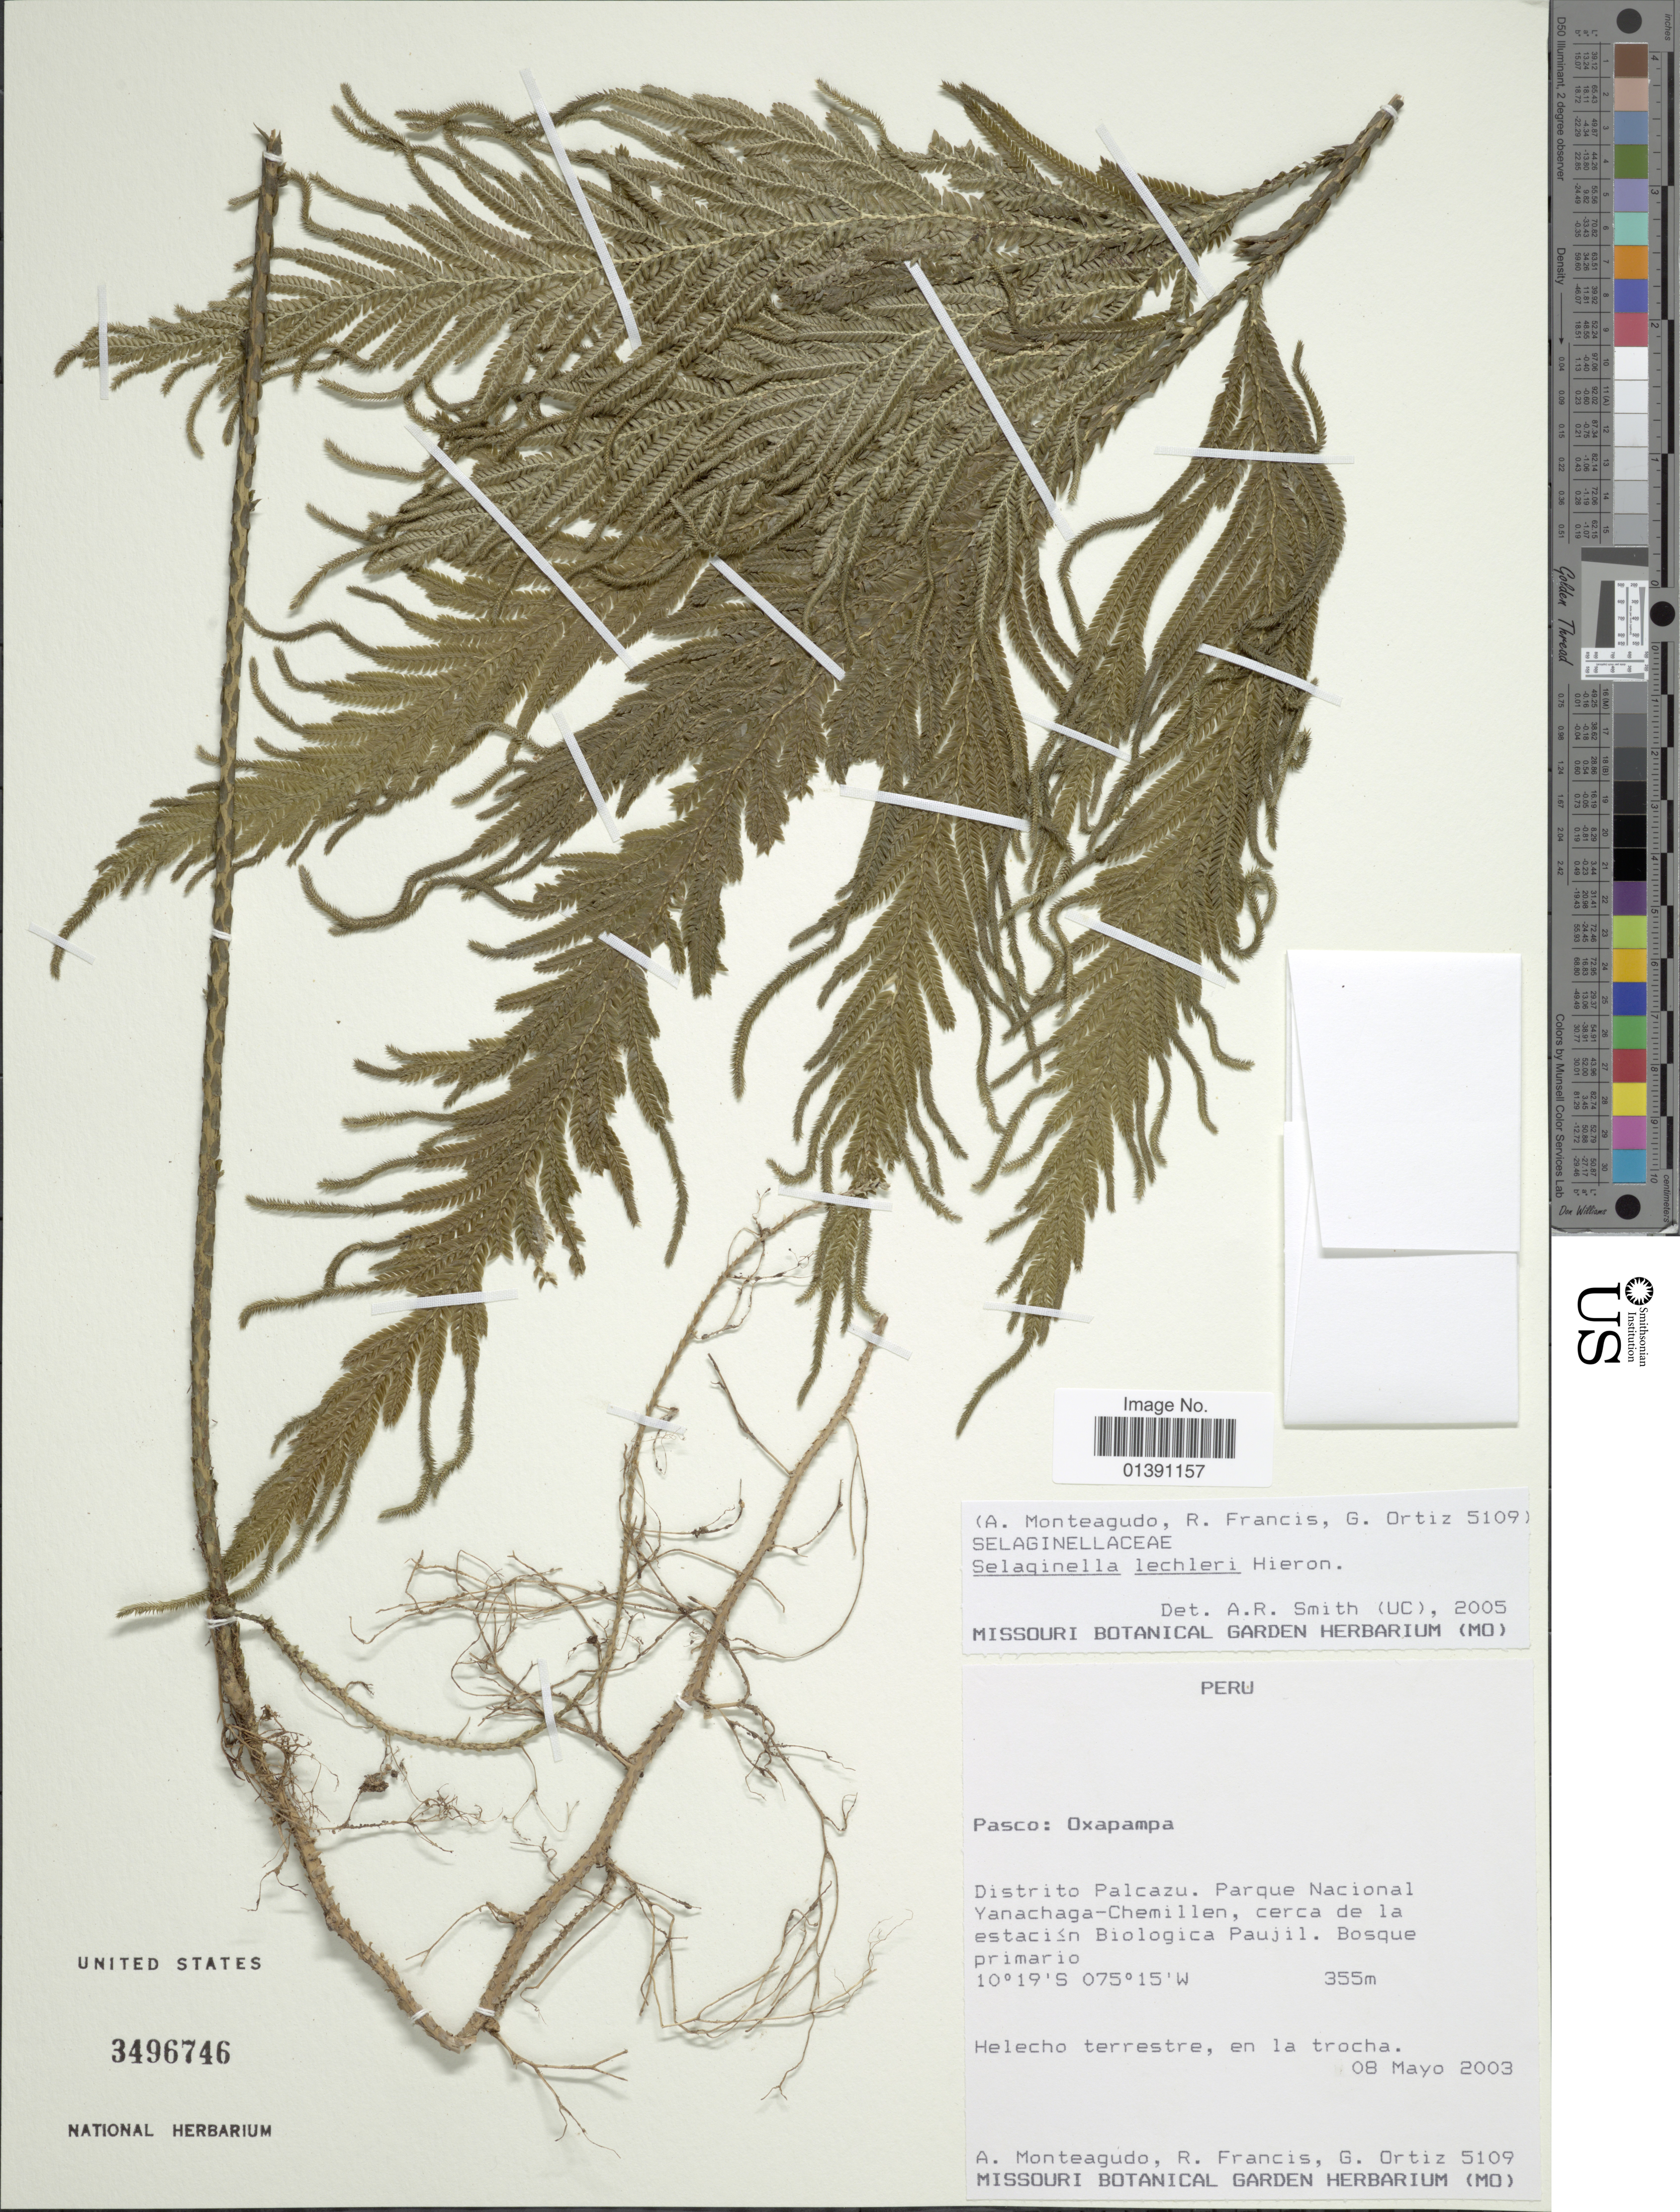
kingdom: Plantae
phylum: Tracheophyta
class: Lycopodiopsida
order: Selaginellales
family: Selaginellaceae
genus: Selaginella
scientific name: Selaginella lechleri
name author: Hieron.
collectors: A. Monteagudo, R. Francis & G. Ortiz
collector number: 5109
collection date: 2003-05-08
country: Peru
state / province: Pasco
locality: Oxapampa, Distrito Palcazu. Parque Nacional Yanachaga-Chemillen, cerca de la estacon Biologica Paujil, Bosque primario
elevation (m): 355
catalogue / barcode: US 3496746